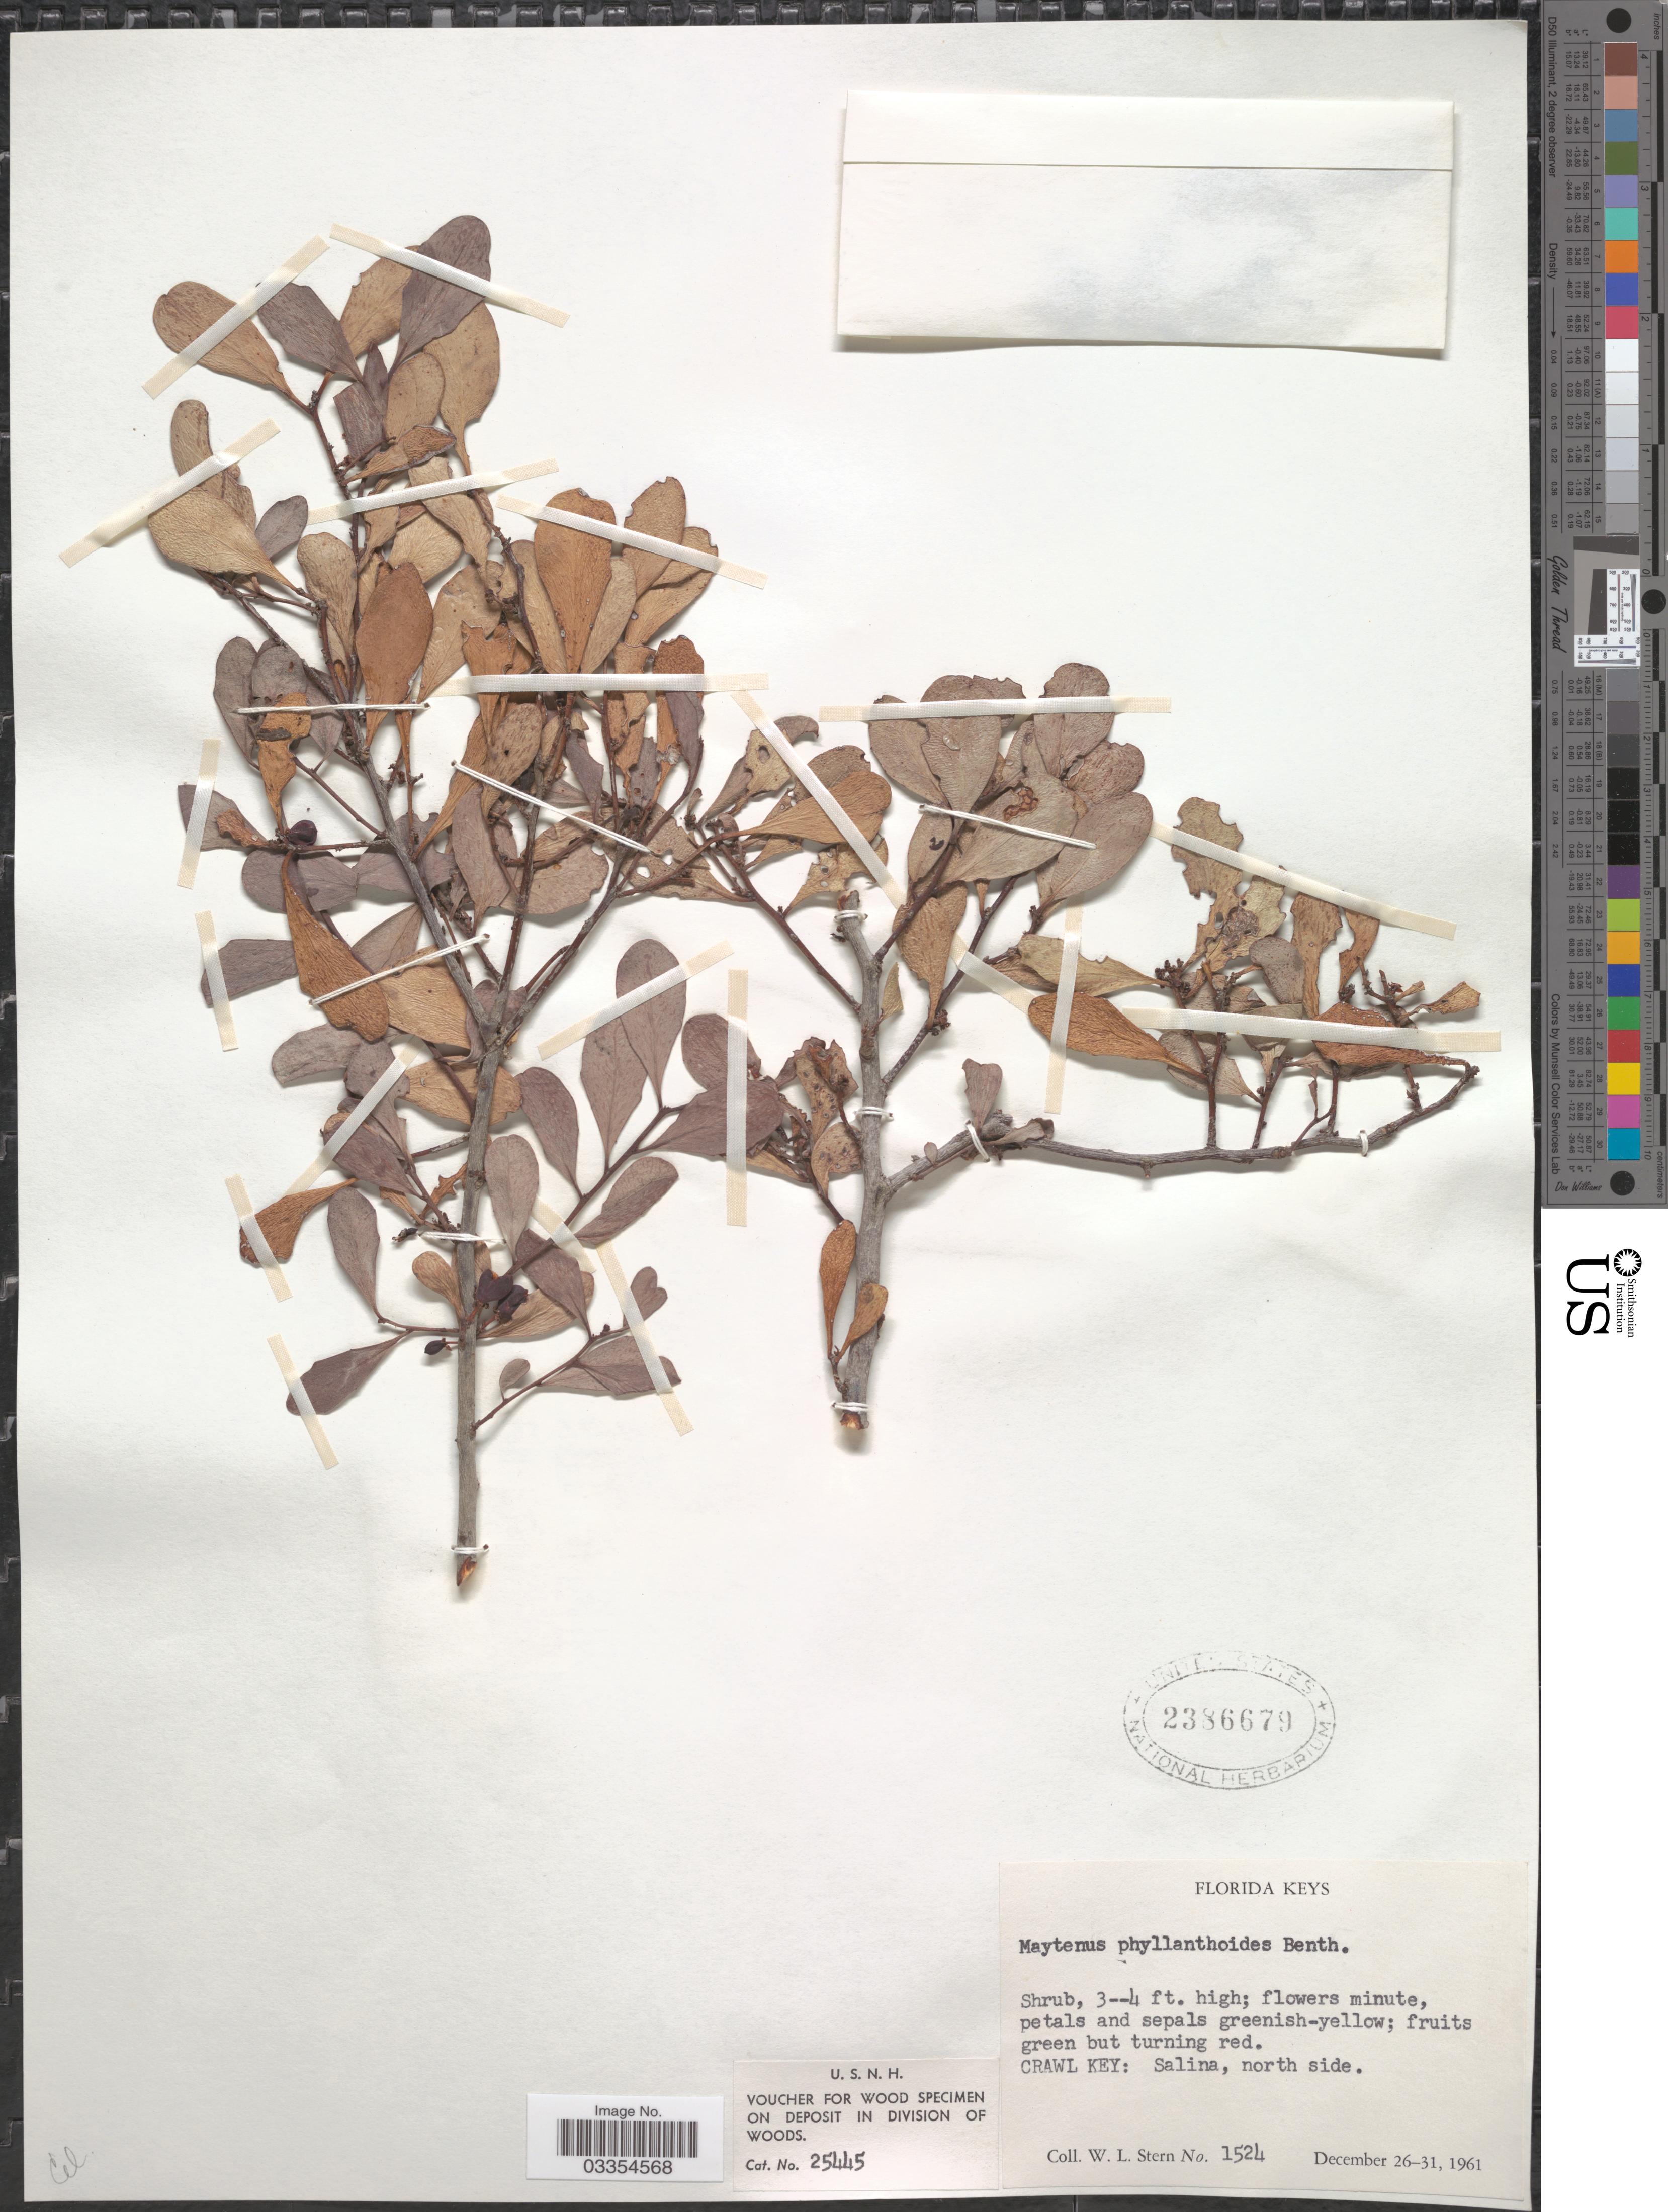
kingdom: Plantae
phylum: Tracheophyta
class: Magnoliopsida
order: Celastrales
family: Celastraceae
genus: Tricerma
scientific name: Tricerma phyllanthoides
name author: (Benth.) Lundell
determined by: Strong, Mark T., (BOT), Smithsonian Institution - National Museum of Natural History (UNITED STATES)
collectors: W. L. Stern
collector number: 1524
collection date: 1961-12-26/1961-12-31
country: United States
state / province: Florida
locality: Florida Keys, Crawl Key: Salina, north side.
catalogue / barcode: US 2386679